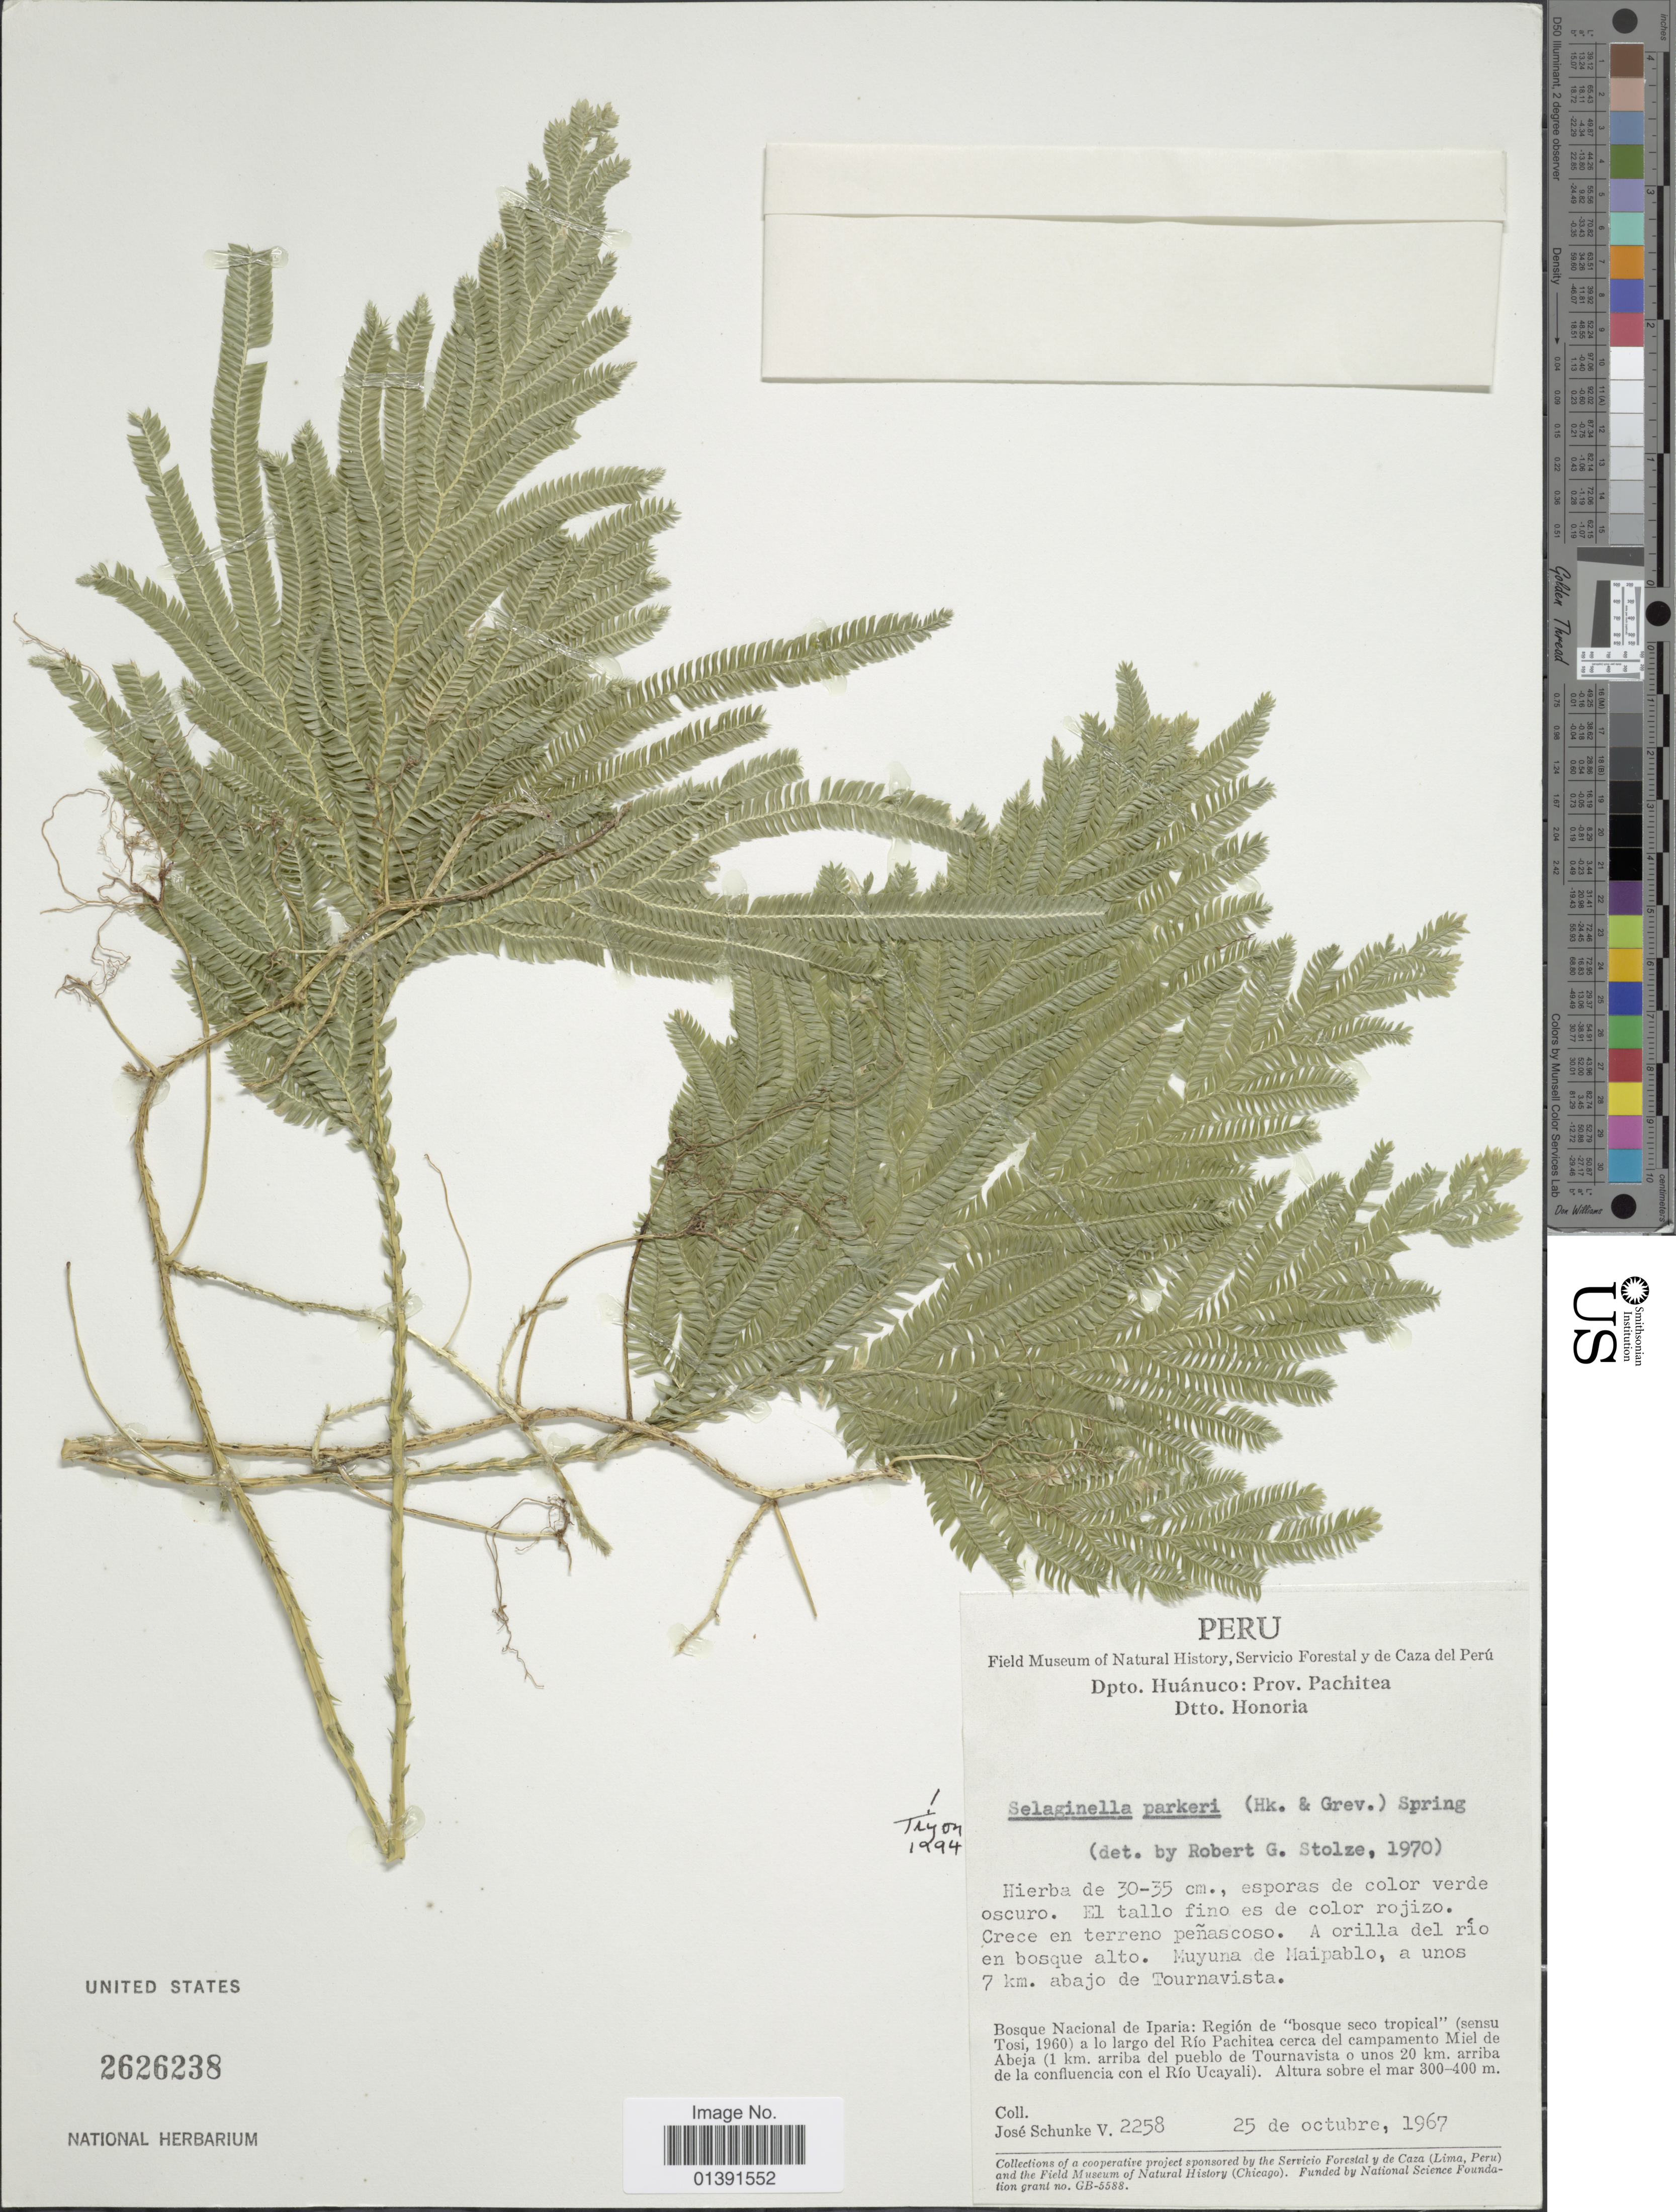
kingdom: Plantae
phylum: Tracheophyta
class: Lycopodiopsida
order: Selaginellales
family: Selaginellaceae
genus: Selaginella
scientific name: Selaginella parkeri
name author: (Hook. & Grev.) Spring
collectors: J. Schunke Vigo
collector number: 2258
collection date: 1967-10-25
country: Peru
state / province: Huánuco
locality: Prov. Pachitea, Dtto. Honoria, A orilla del rio en bosque alto. Muyuna de Maipablo, a unos 7km abajo de Tournavista, Bosque nacional de Iparia: Region de "bosque seco tropical"(sensu Tosi, 1960) a lo largo del Rio Pachitea cerca del campamento Miel de Abeja(1km arriba del pueblo de Tournavista o unos 20km arriba de la confluencia con el Rio Ucayali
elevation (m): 300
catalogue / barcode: US 2626238